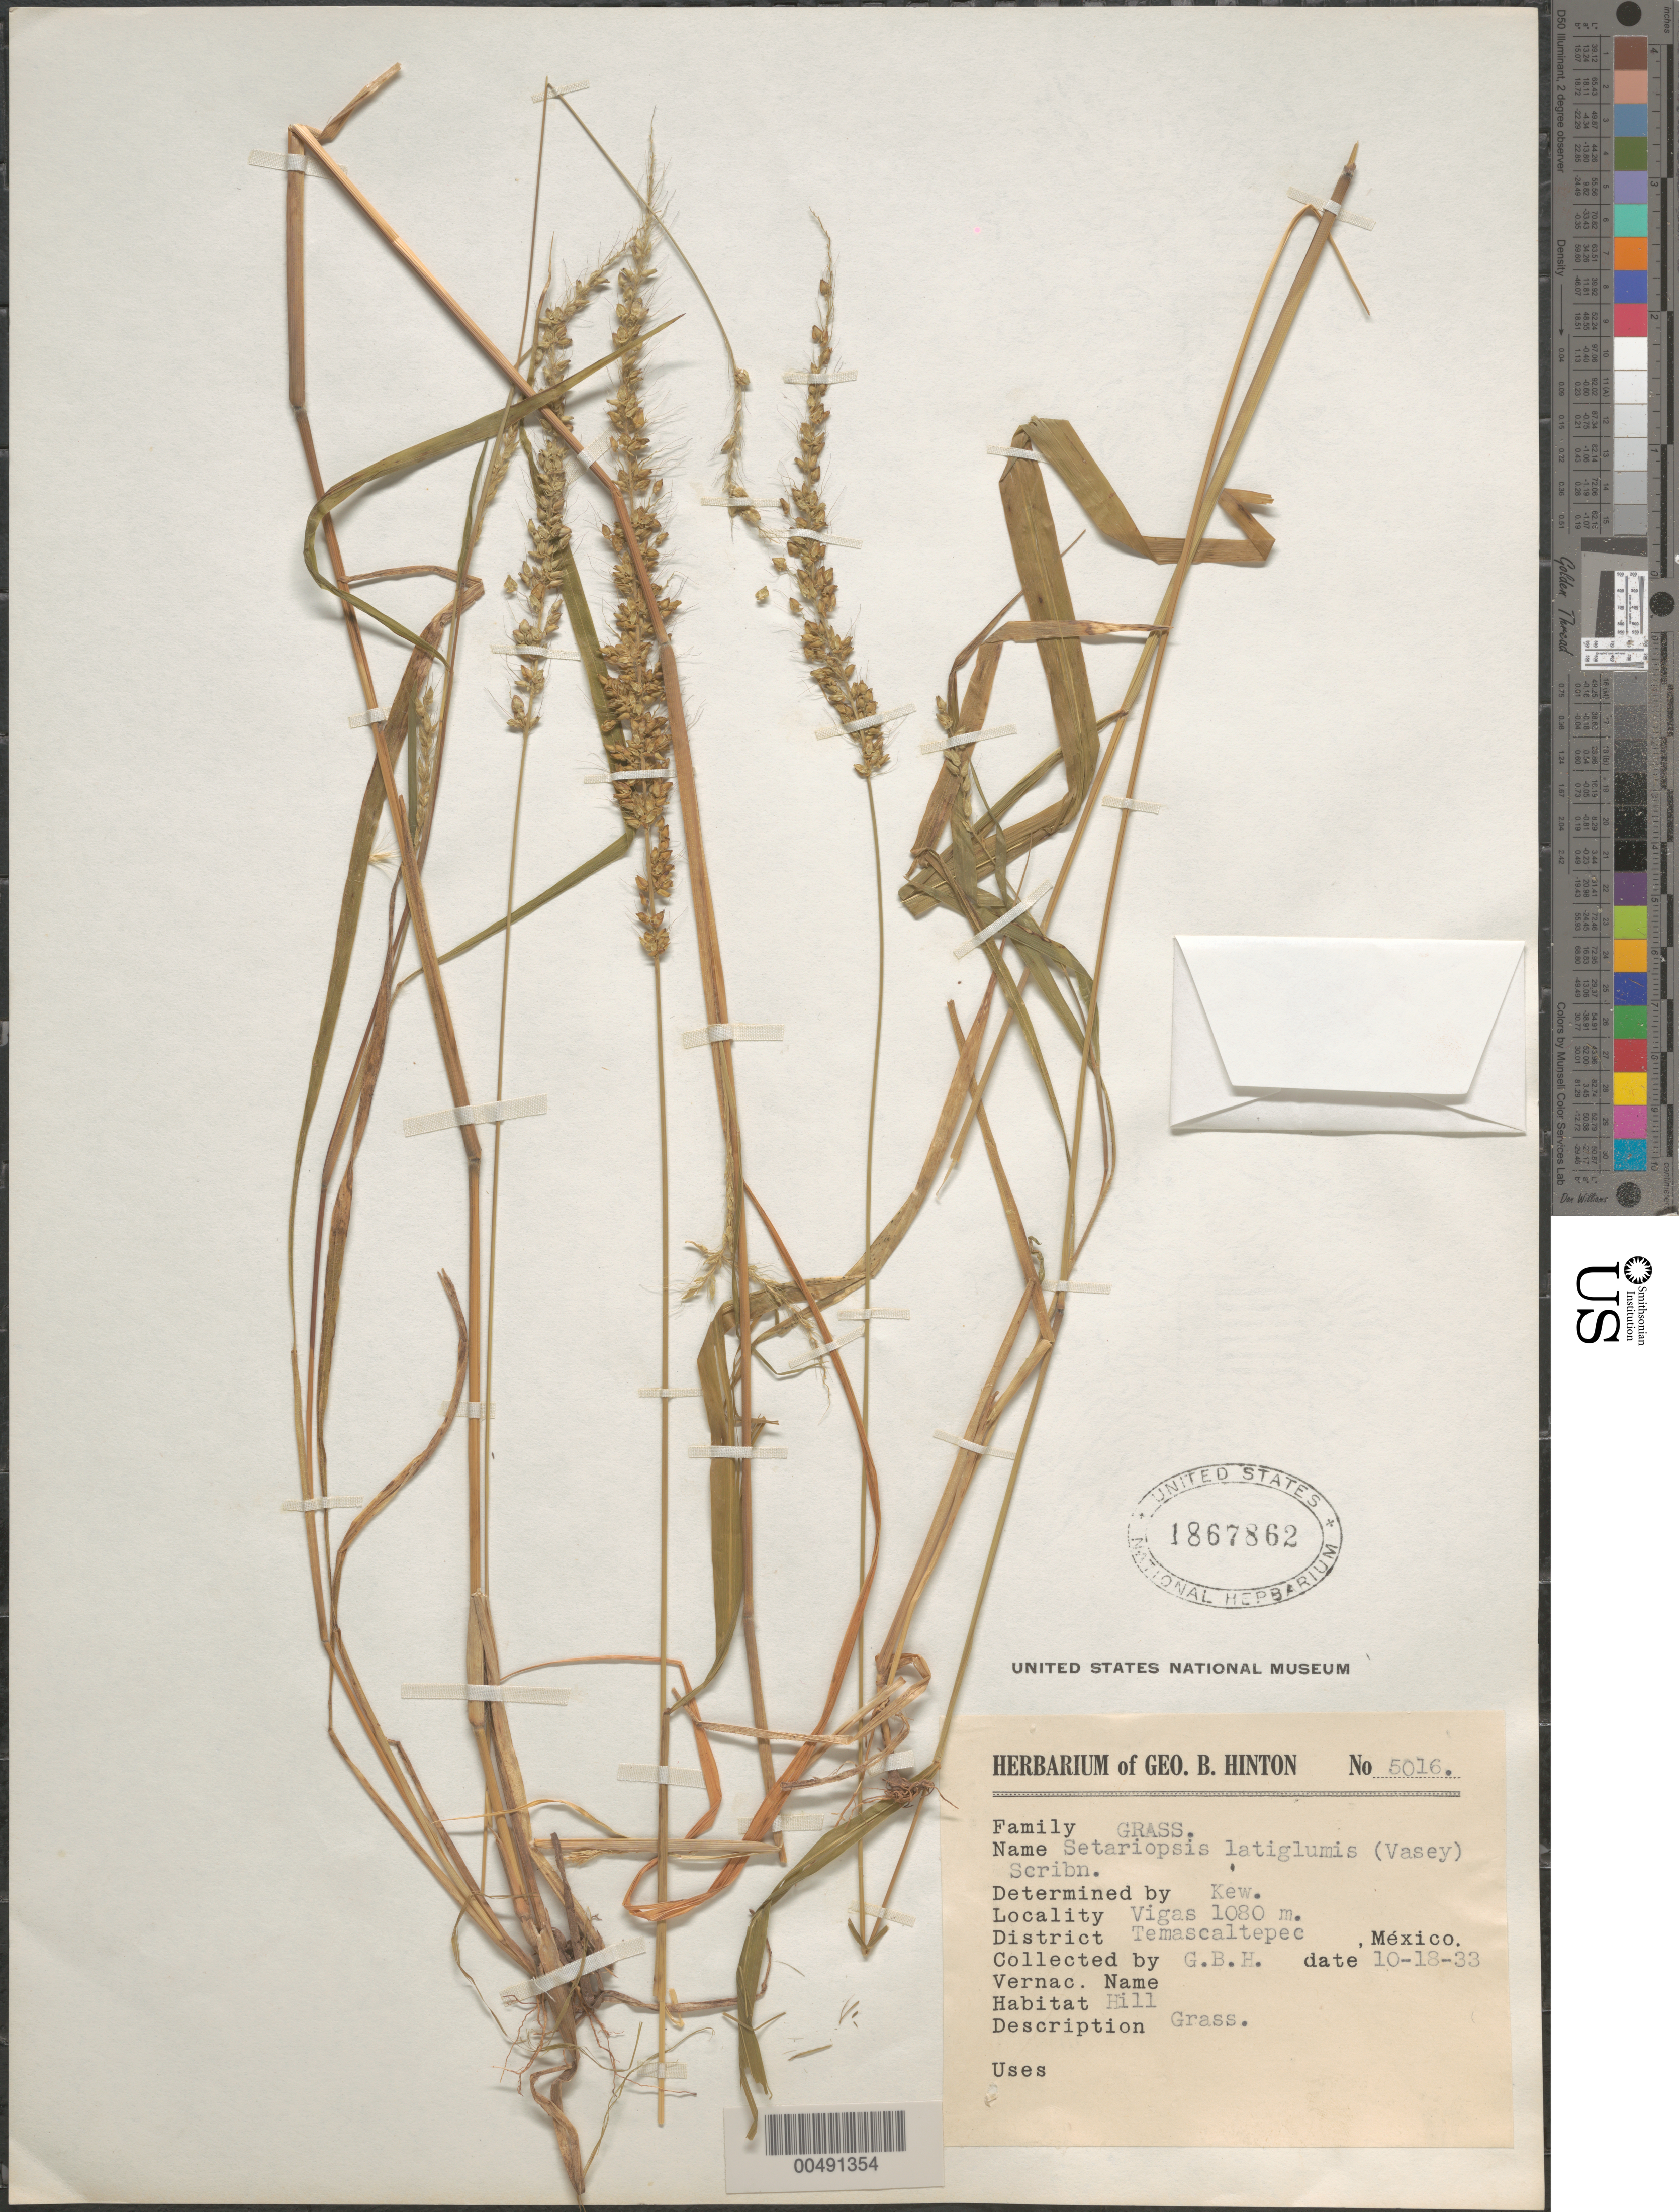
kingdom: Plantae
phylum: Tracheophyta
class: Liliopsida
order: Poales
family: Poaceae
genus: Setariopsis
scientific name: Setariopsis latiglumis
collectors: G. B. Hinton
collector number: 5016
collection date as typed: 18 Oct 1933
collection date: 1933-10-18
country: Mexico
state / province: México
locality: Vigas, Temascaltepec Dist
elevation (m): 1080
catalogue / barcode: US 1867862